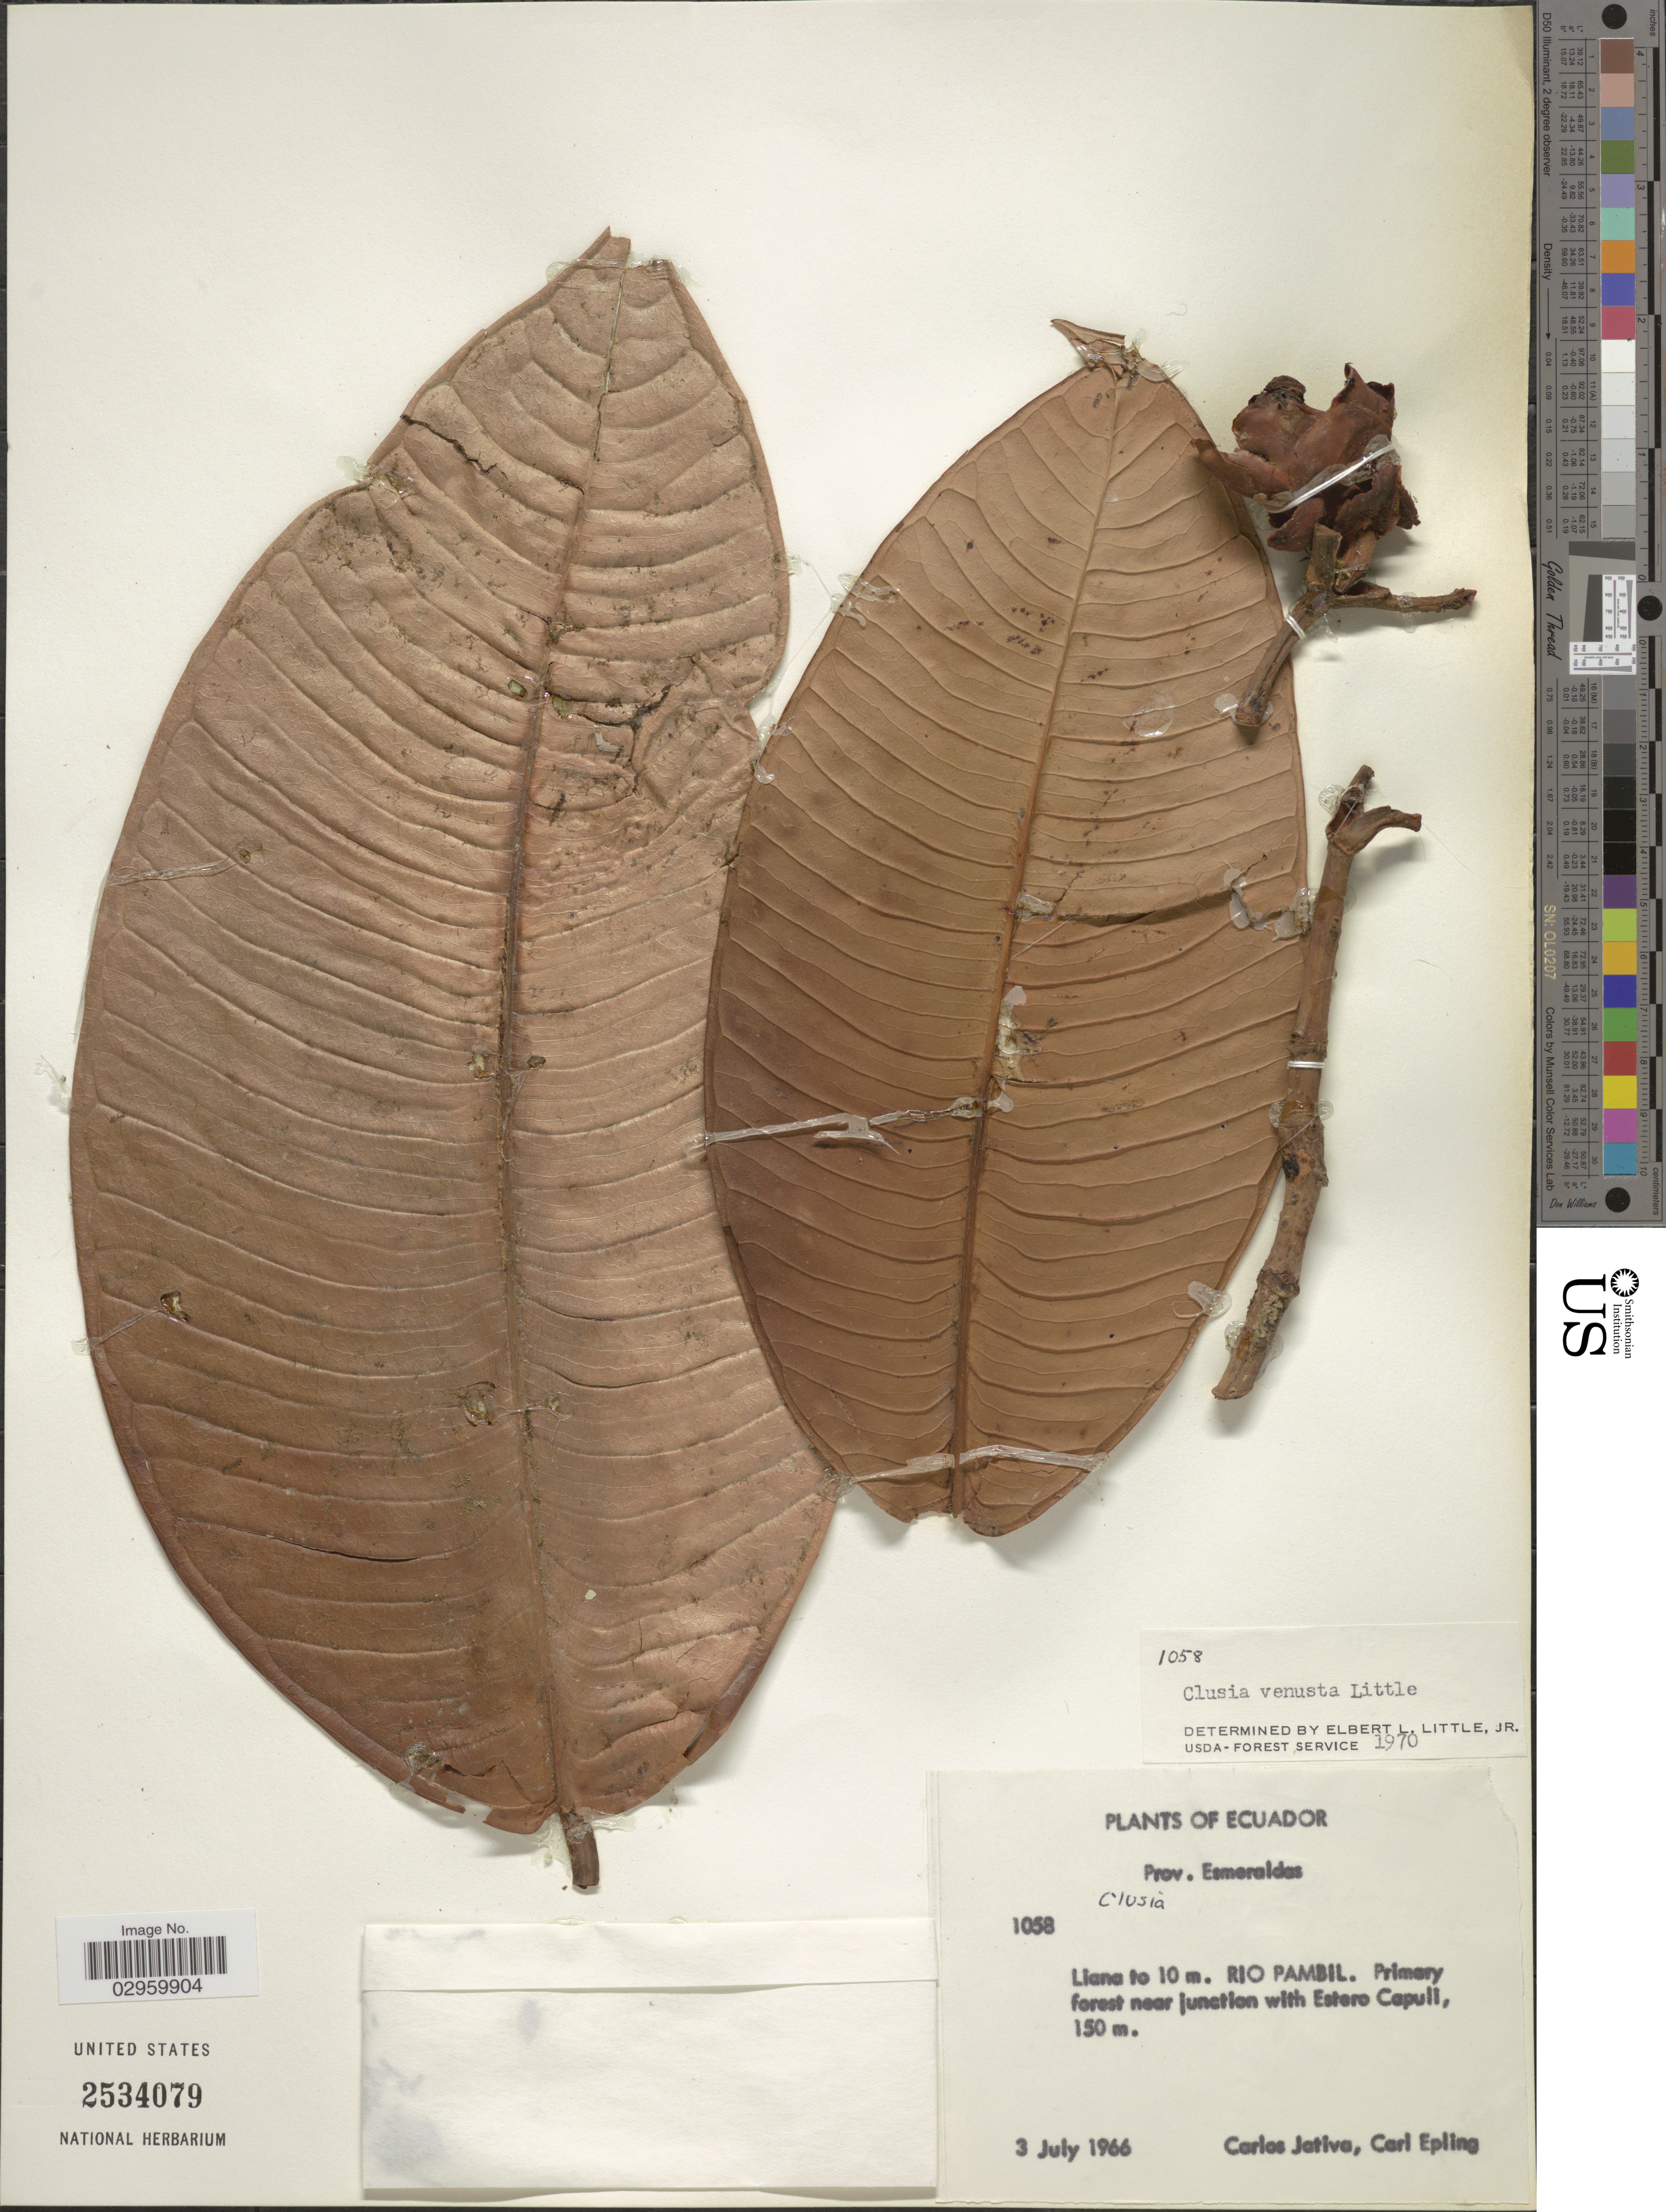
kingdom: Plantae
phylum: Tracheophyta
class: Magnoliopsida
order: Malpighiales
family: Clusiaceae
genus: Clusia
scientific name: Clusia venusta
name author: Little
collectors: C. D. Játiva & C. C. Epling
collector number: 1058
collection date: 1966-07-03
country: Ecuador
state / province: Esmeraldas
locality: Rio Pambil. Primary forest near junction with Estero Capuli.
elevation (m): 150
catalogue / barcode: US 2534079